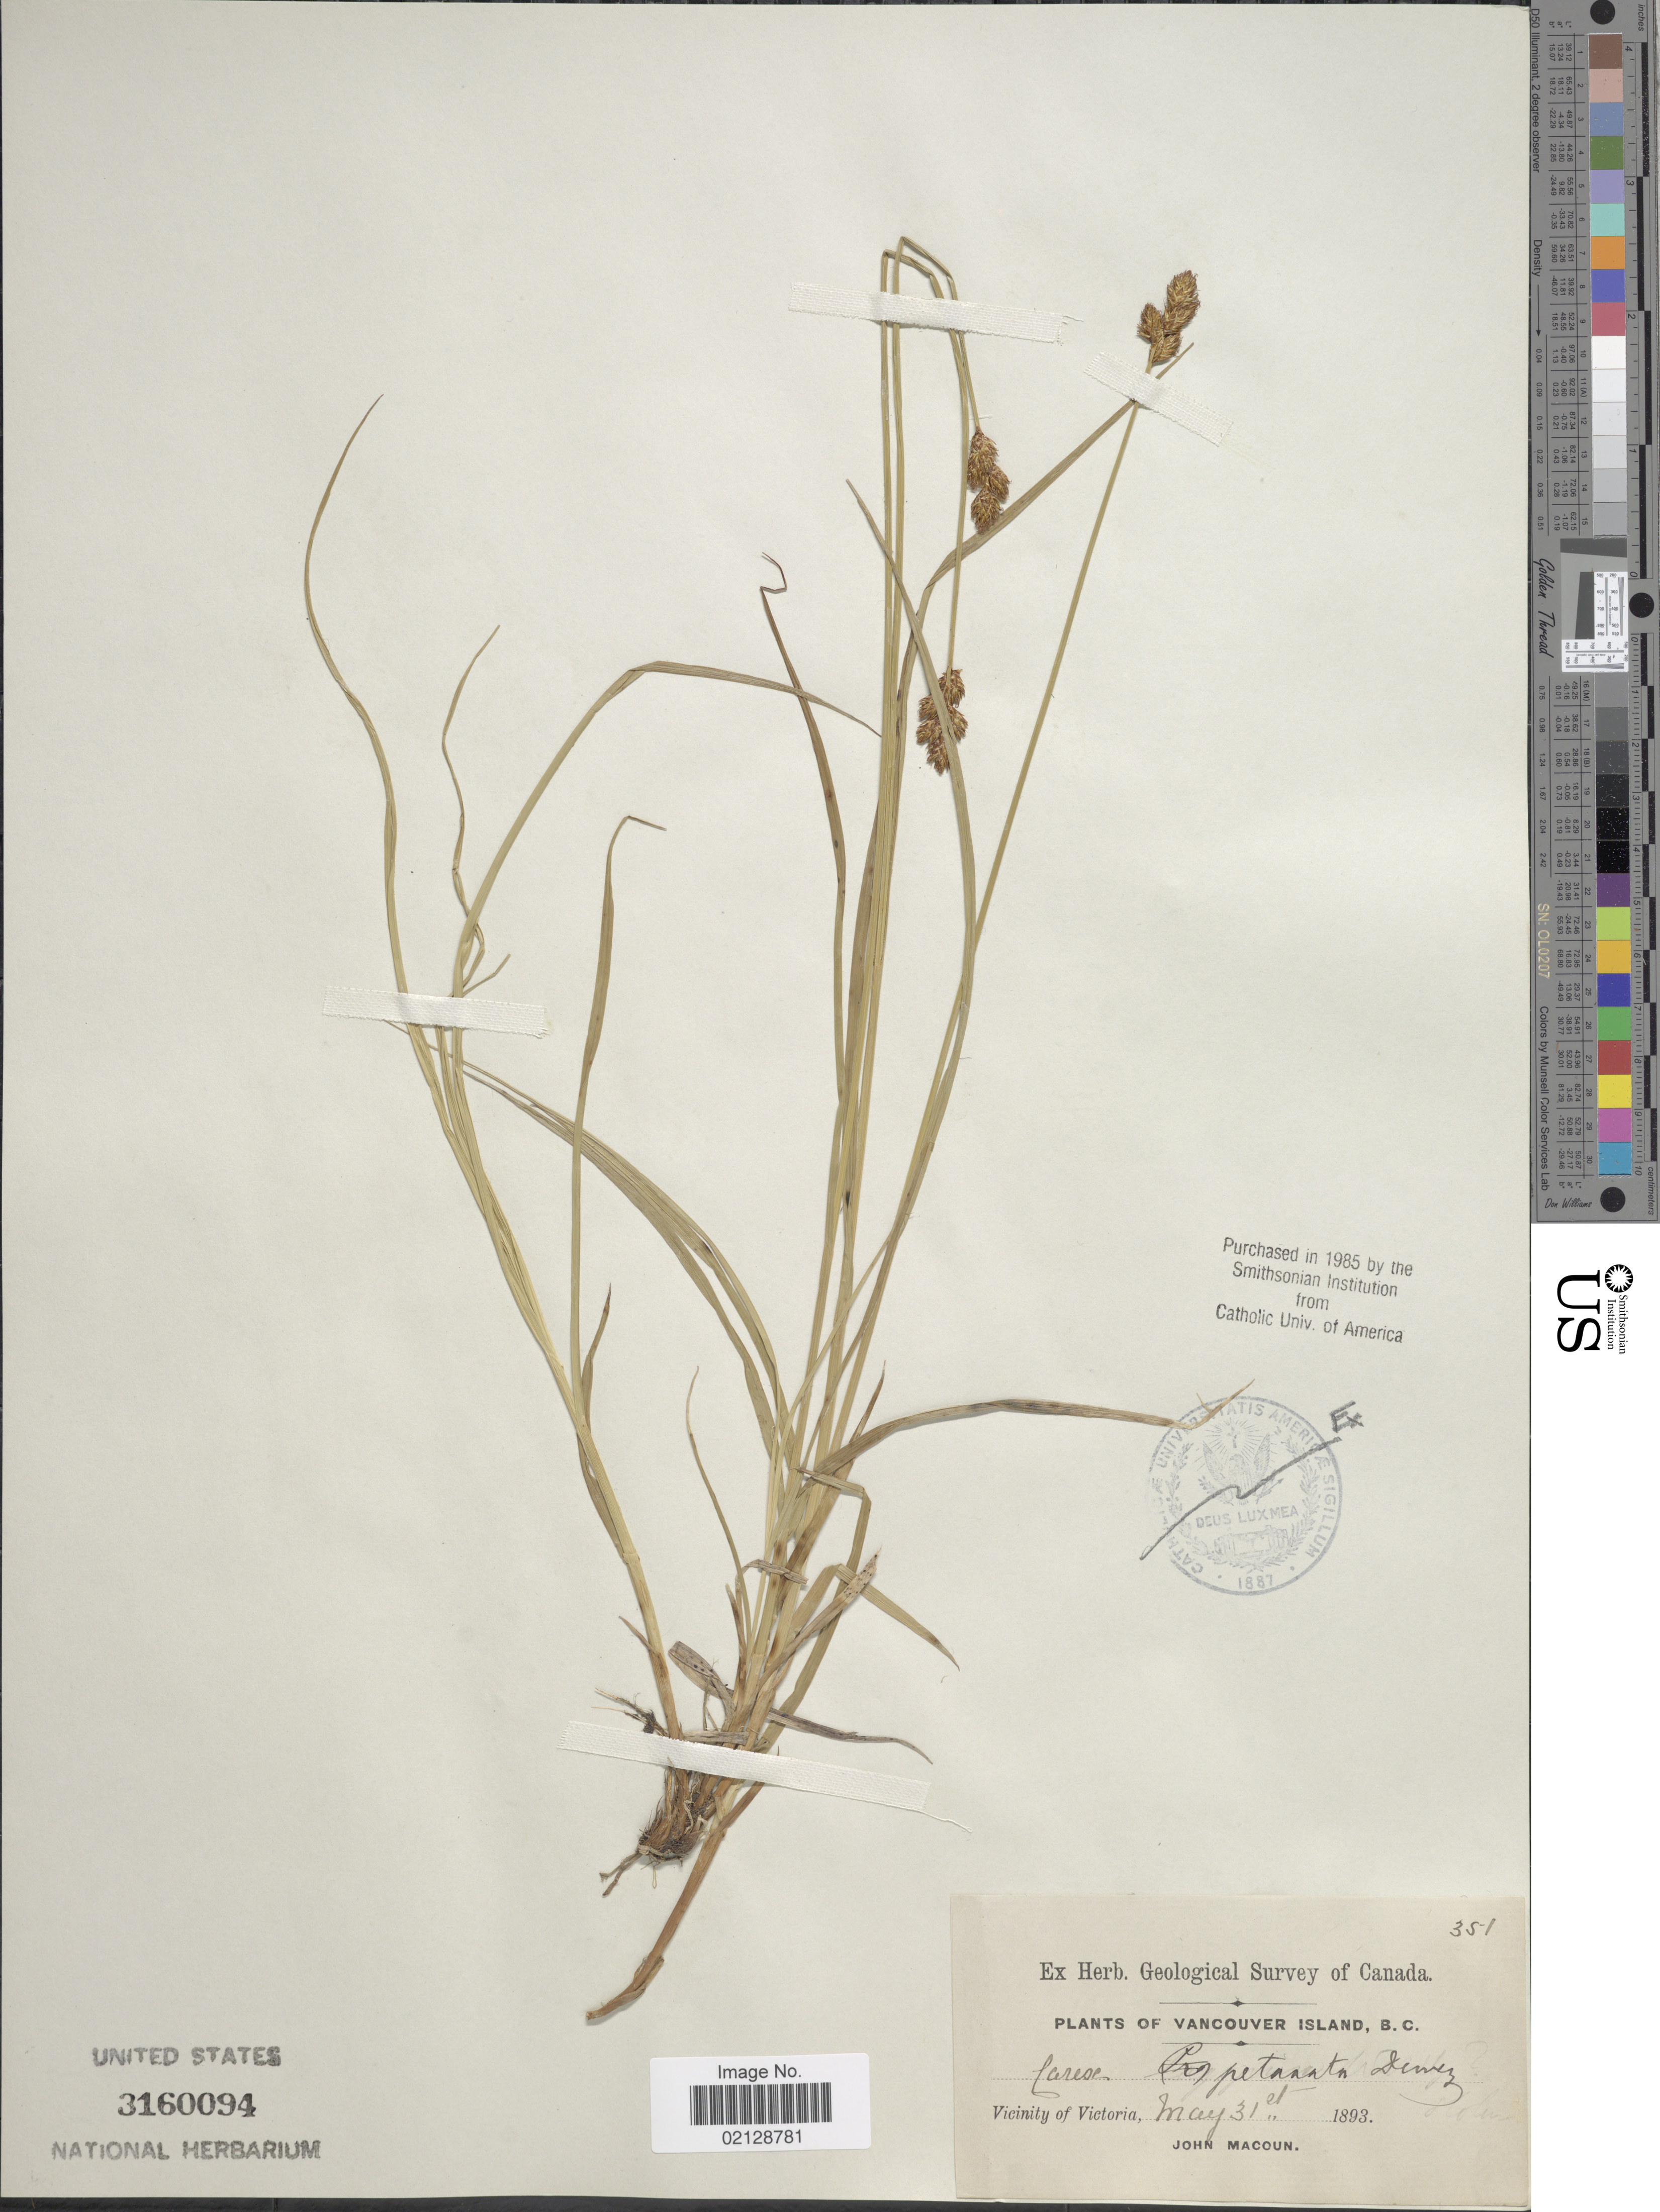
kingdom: Plantae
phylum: Tracheophyta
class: Liliopsida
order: Poales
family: Cyperaceae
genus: Carex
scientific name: Carex petasata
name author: Dewey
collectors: J. Macoun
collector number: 351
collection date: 1893-05-31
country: Canada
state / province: British Columbia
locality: Vancouver Island, B.C., Vicinity of Victoria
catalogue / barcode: US 3160094